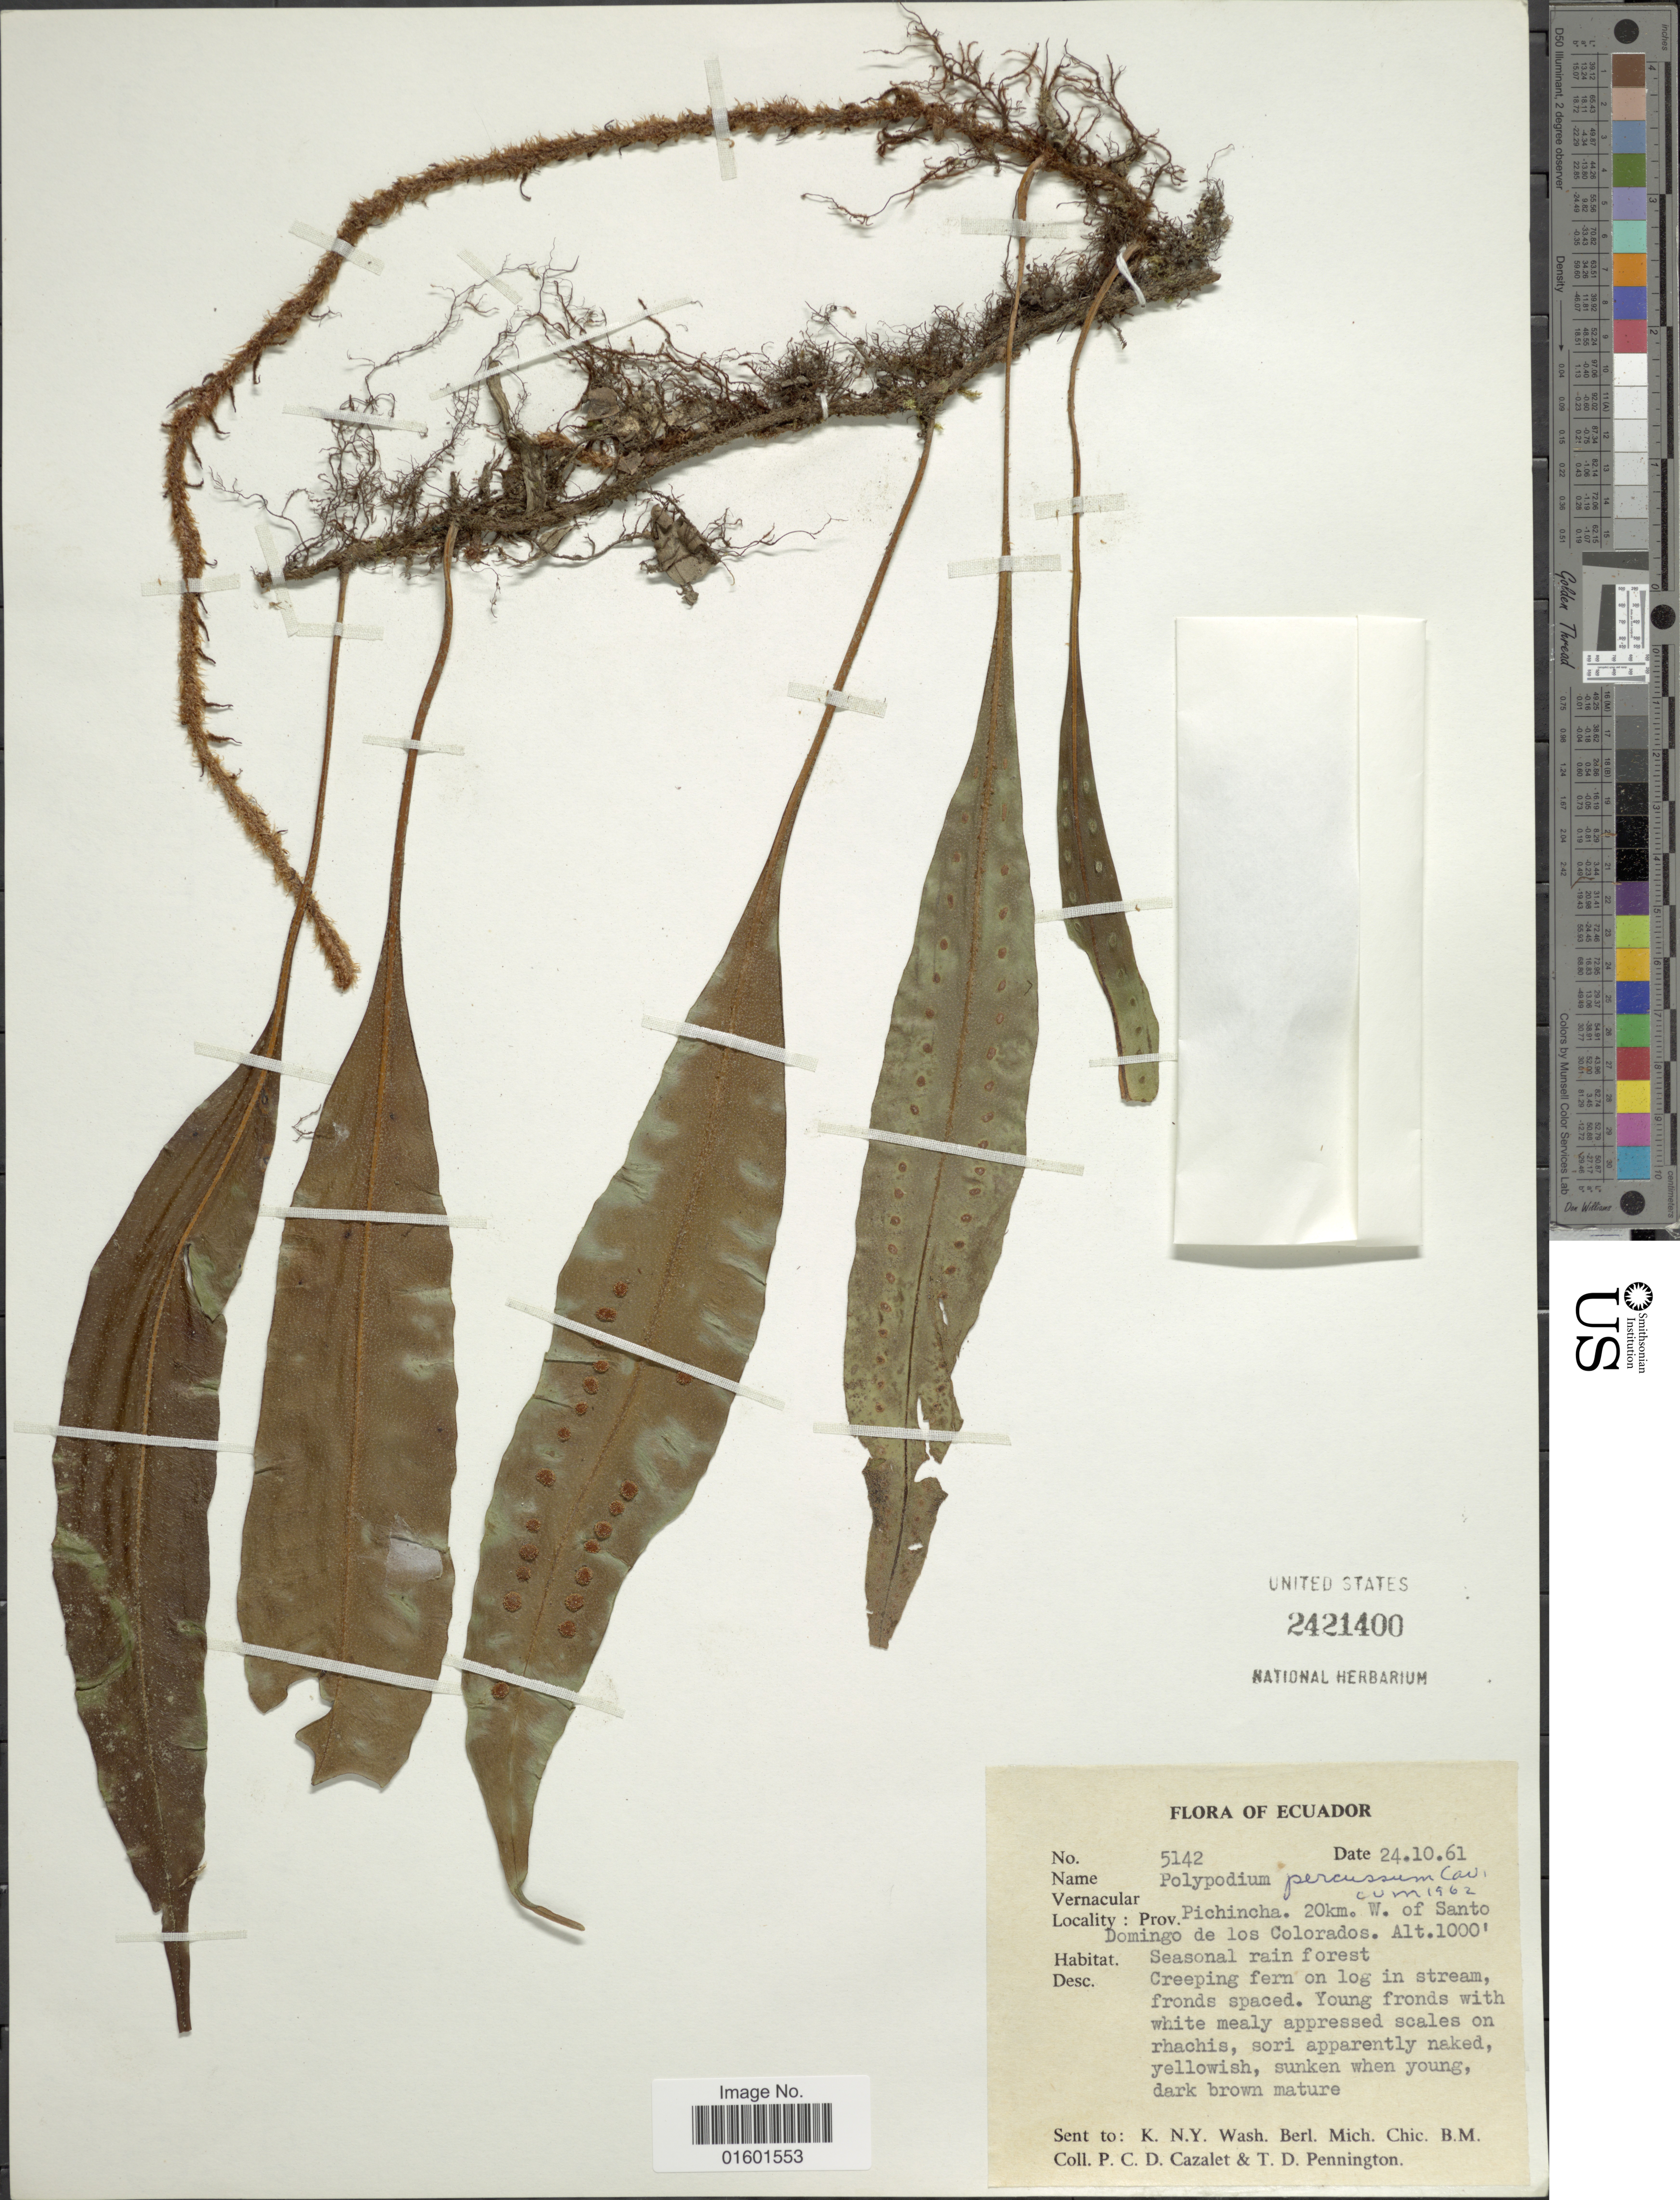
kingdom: Plantae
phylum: Tracheophyta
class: Polypodiopsida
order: Polypodiales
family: Polypodiaceae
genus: Microgramma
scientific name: Microgramma percussa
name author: (Cav.) de la Sota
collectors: P. C. D. Cazalet & T. D. Pennington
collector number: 5142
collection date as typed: Transcribed d/m/y: 24/10/61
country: Ecuador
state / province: Pichincha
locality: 20 km. W. of Santo Domingo de los Colorados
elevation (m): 305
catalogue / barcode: US 2421400